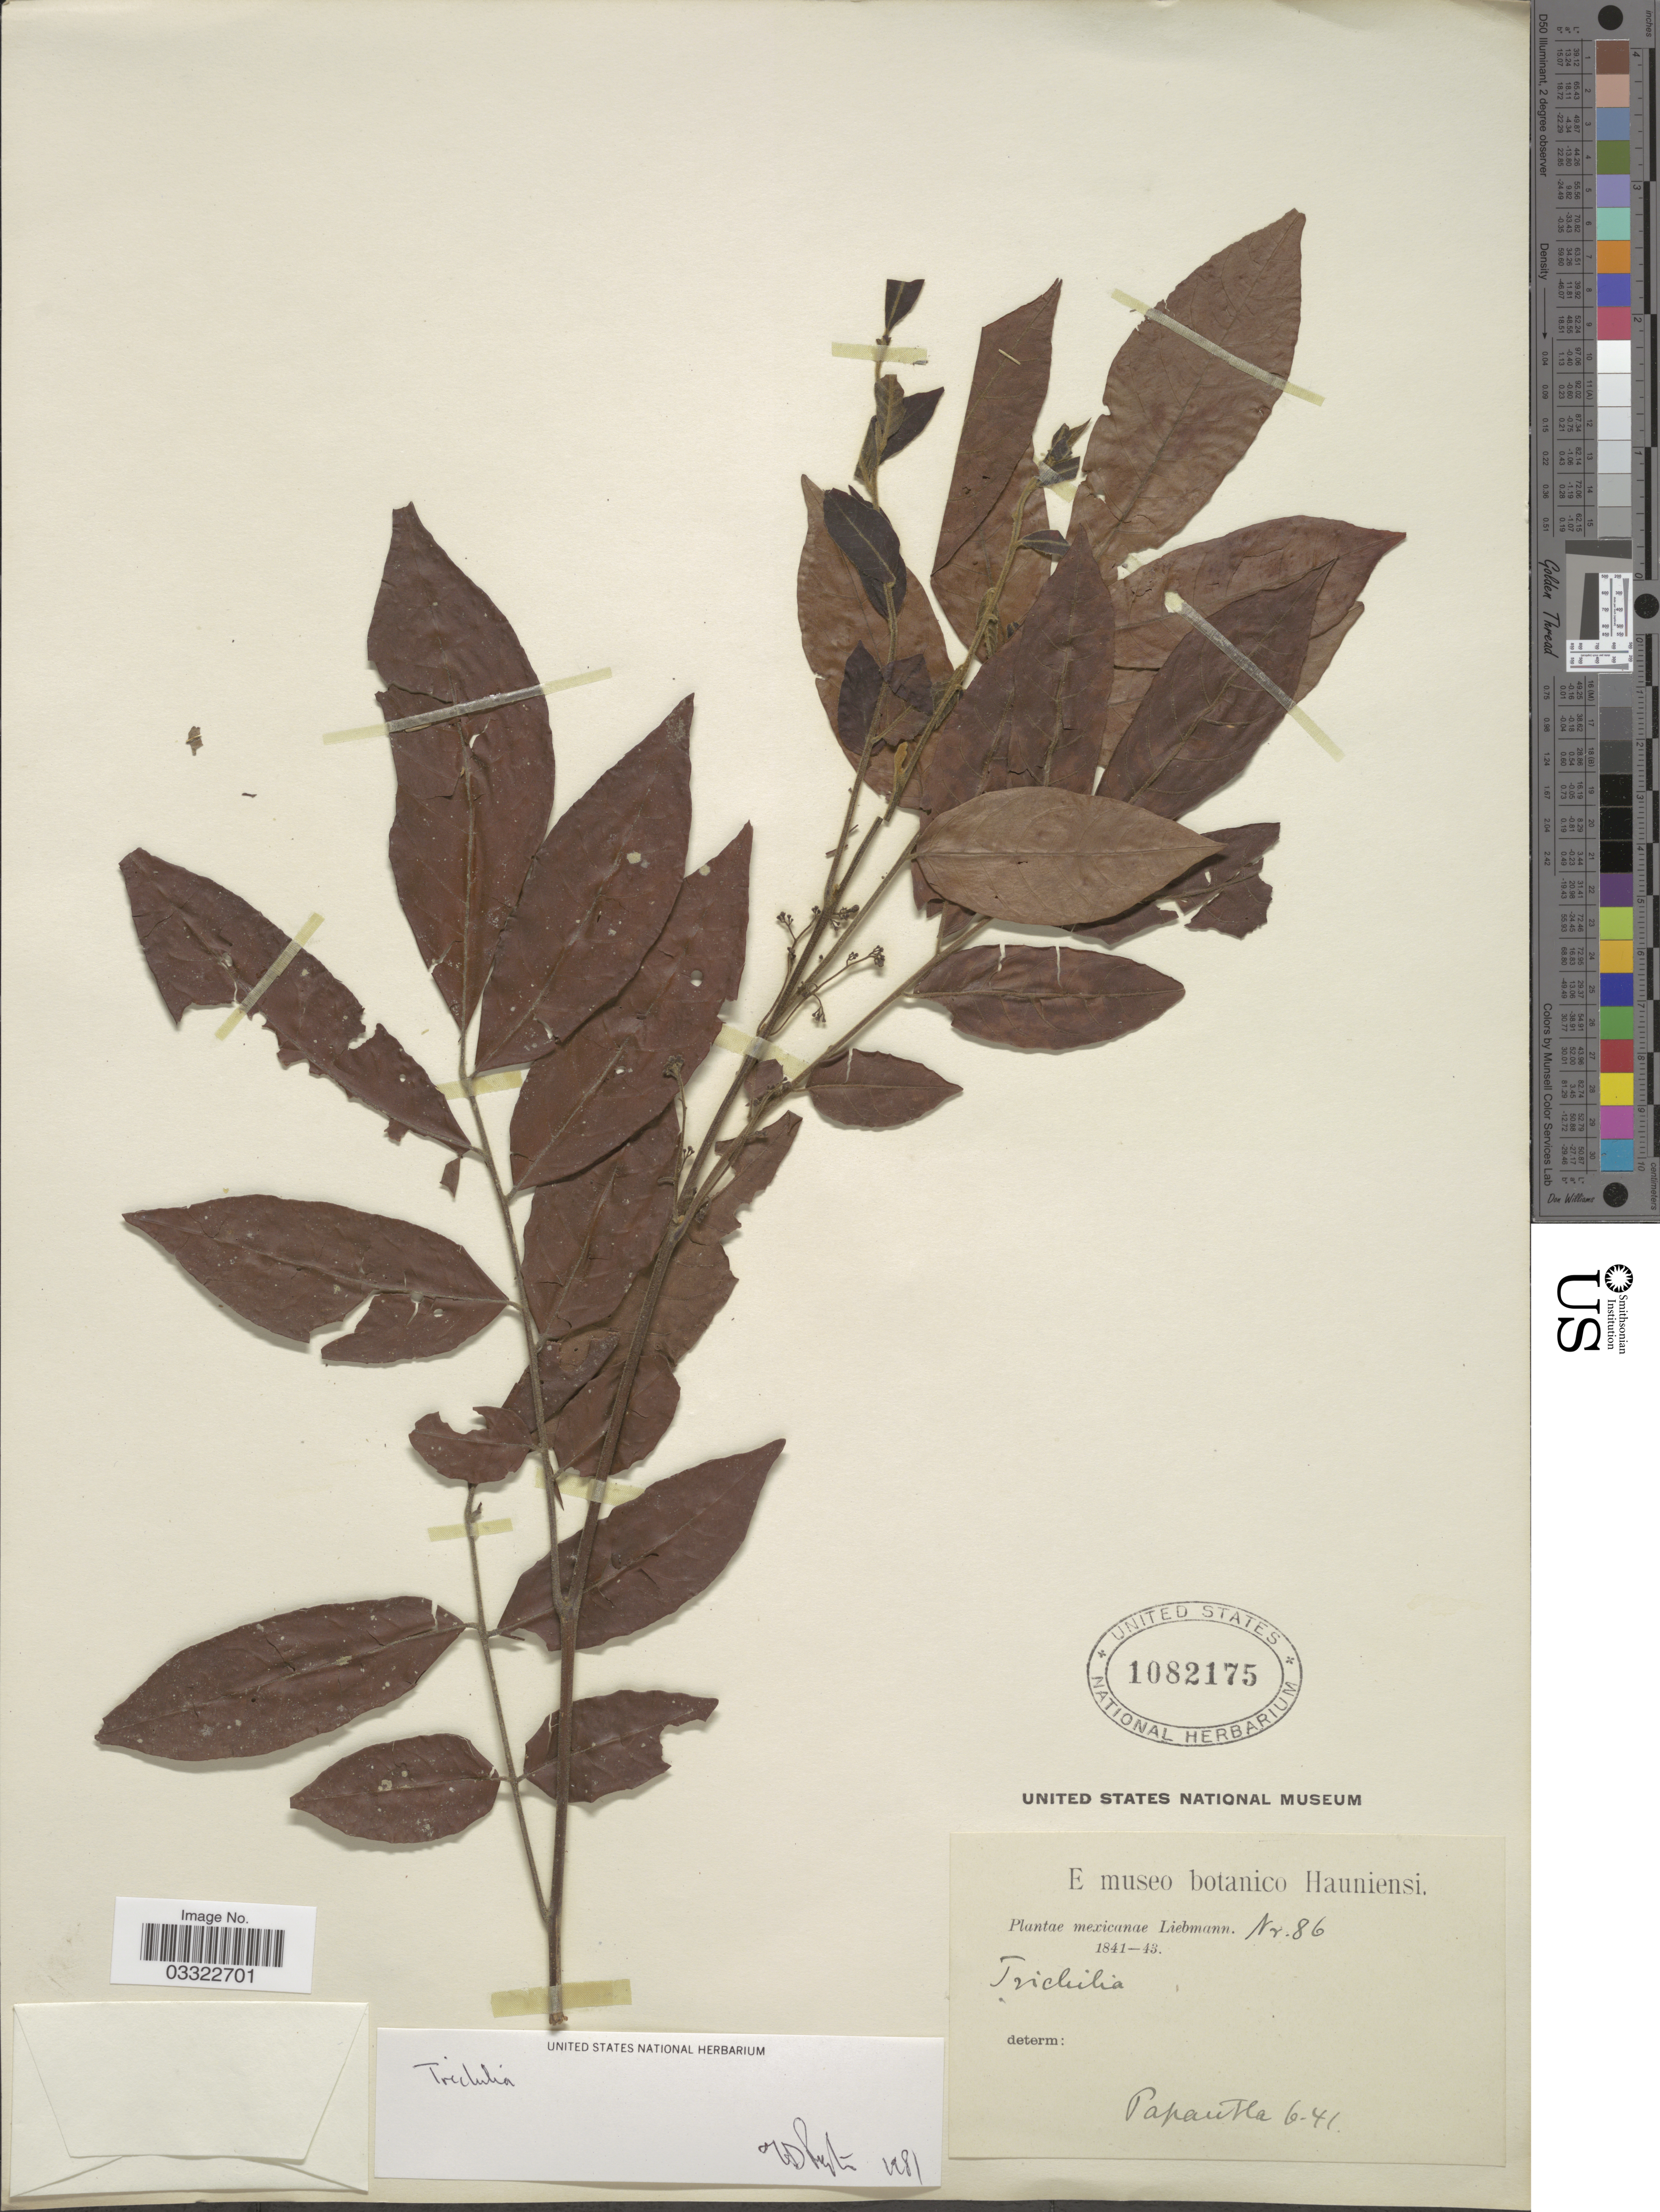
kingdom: Plantae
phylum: Tracheophyta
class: Magnoliopsida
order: Sapindales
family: Meliaceae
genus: Trichilia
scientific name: Trichilia sp.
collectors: Liebmann, --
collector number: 86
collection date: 1841/1843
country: Mexico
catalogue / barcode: US 1082175